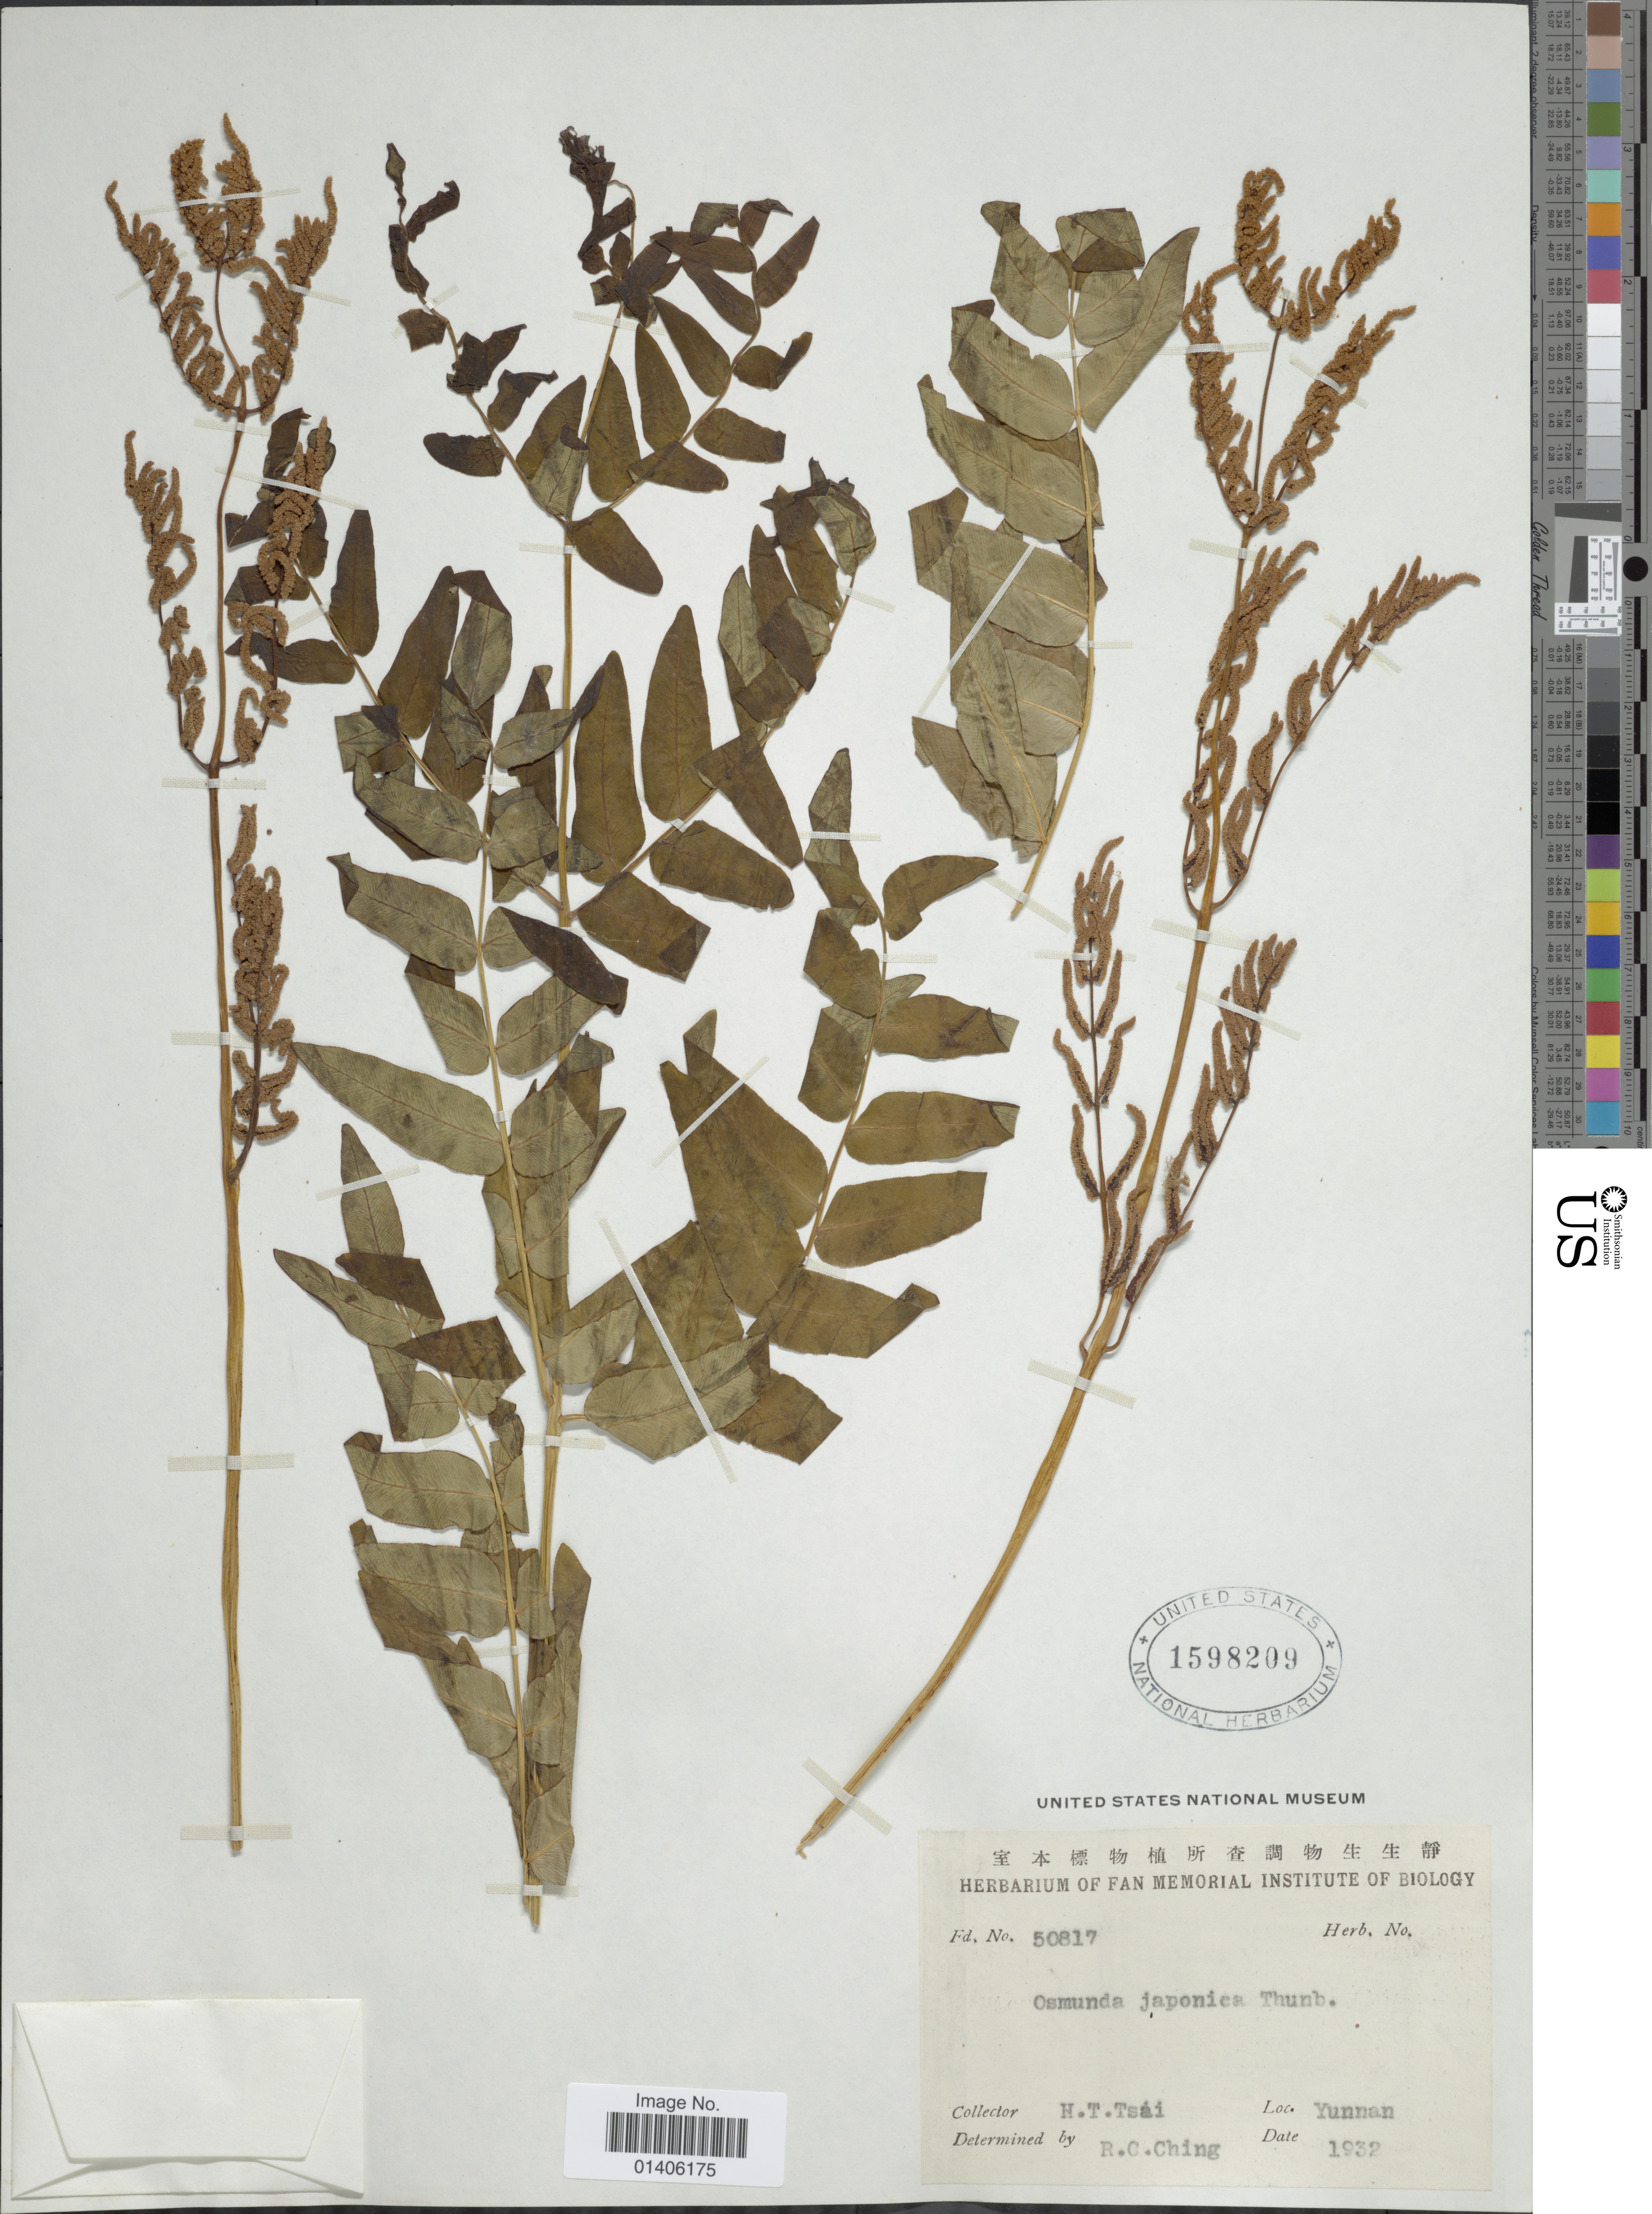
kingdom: Plantae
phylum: Tracheophyta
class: Polypodiopsida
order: Osmundales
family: Osmundaceae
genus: Osmunda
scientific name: Osmunda lancea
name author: Thunb.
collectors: H. Tsai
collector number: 50817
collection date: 1932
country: China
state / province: Yunnan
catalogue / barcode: US 1598209